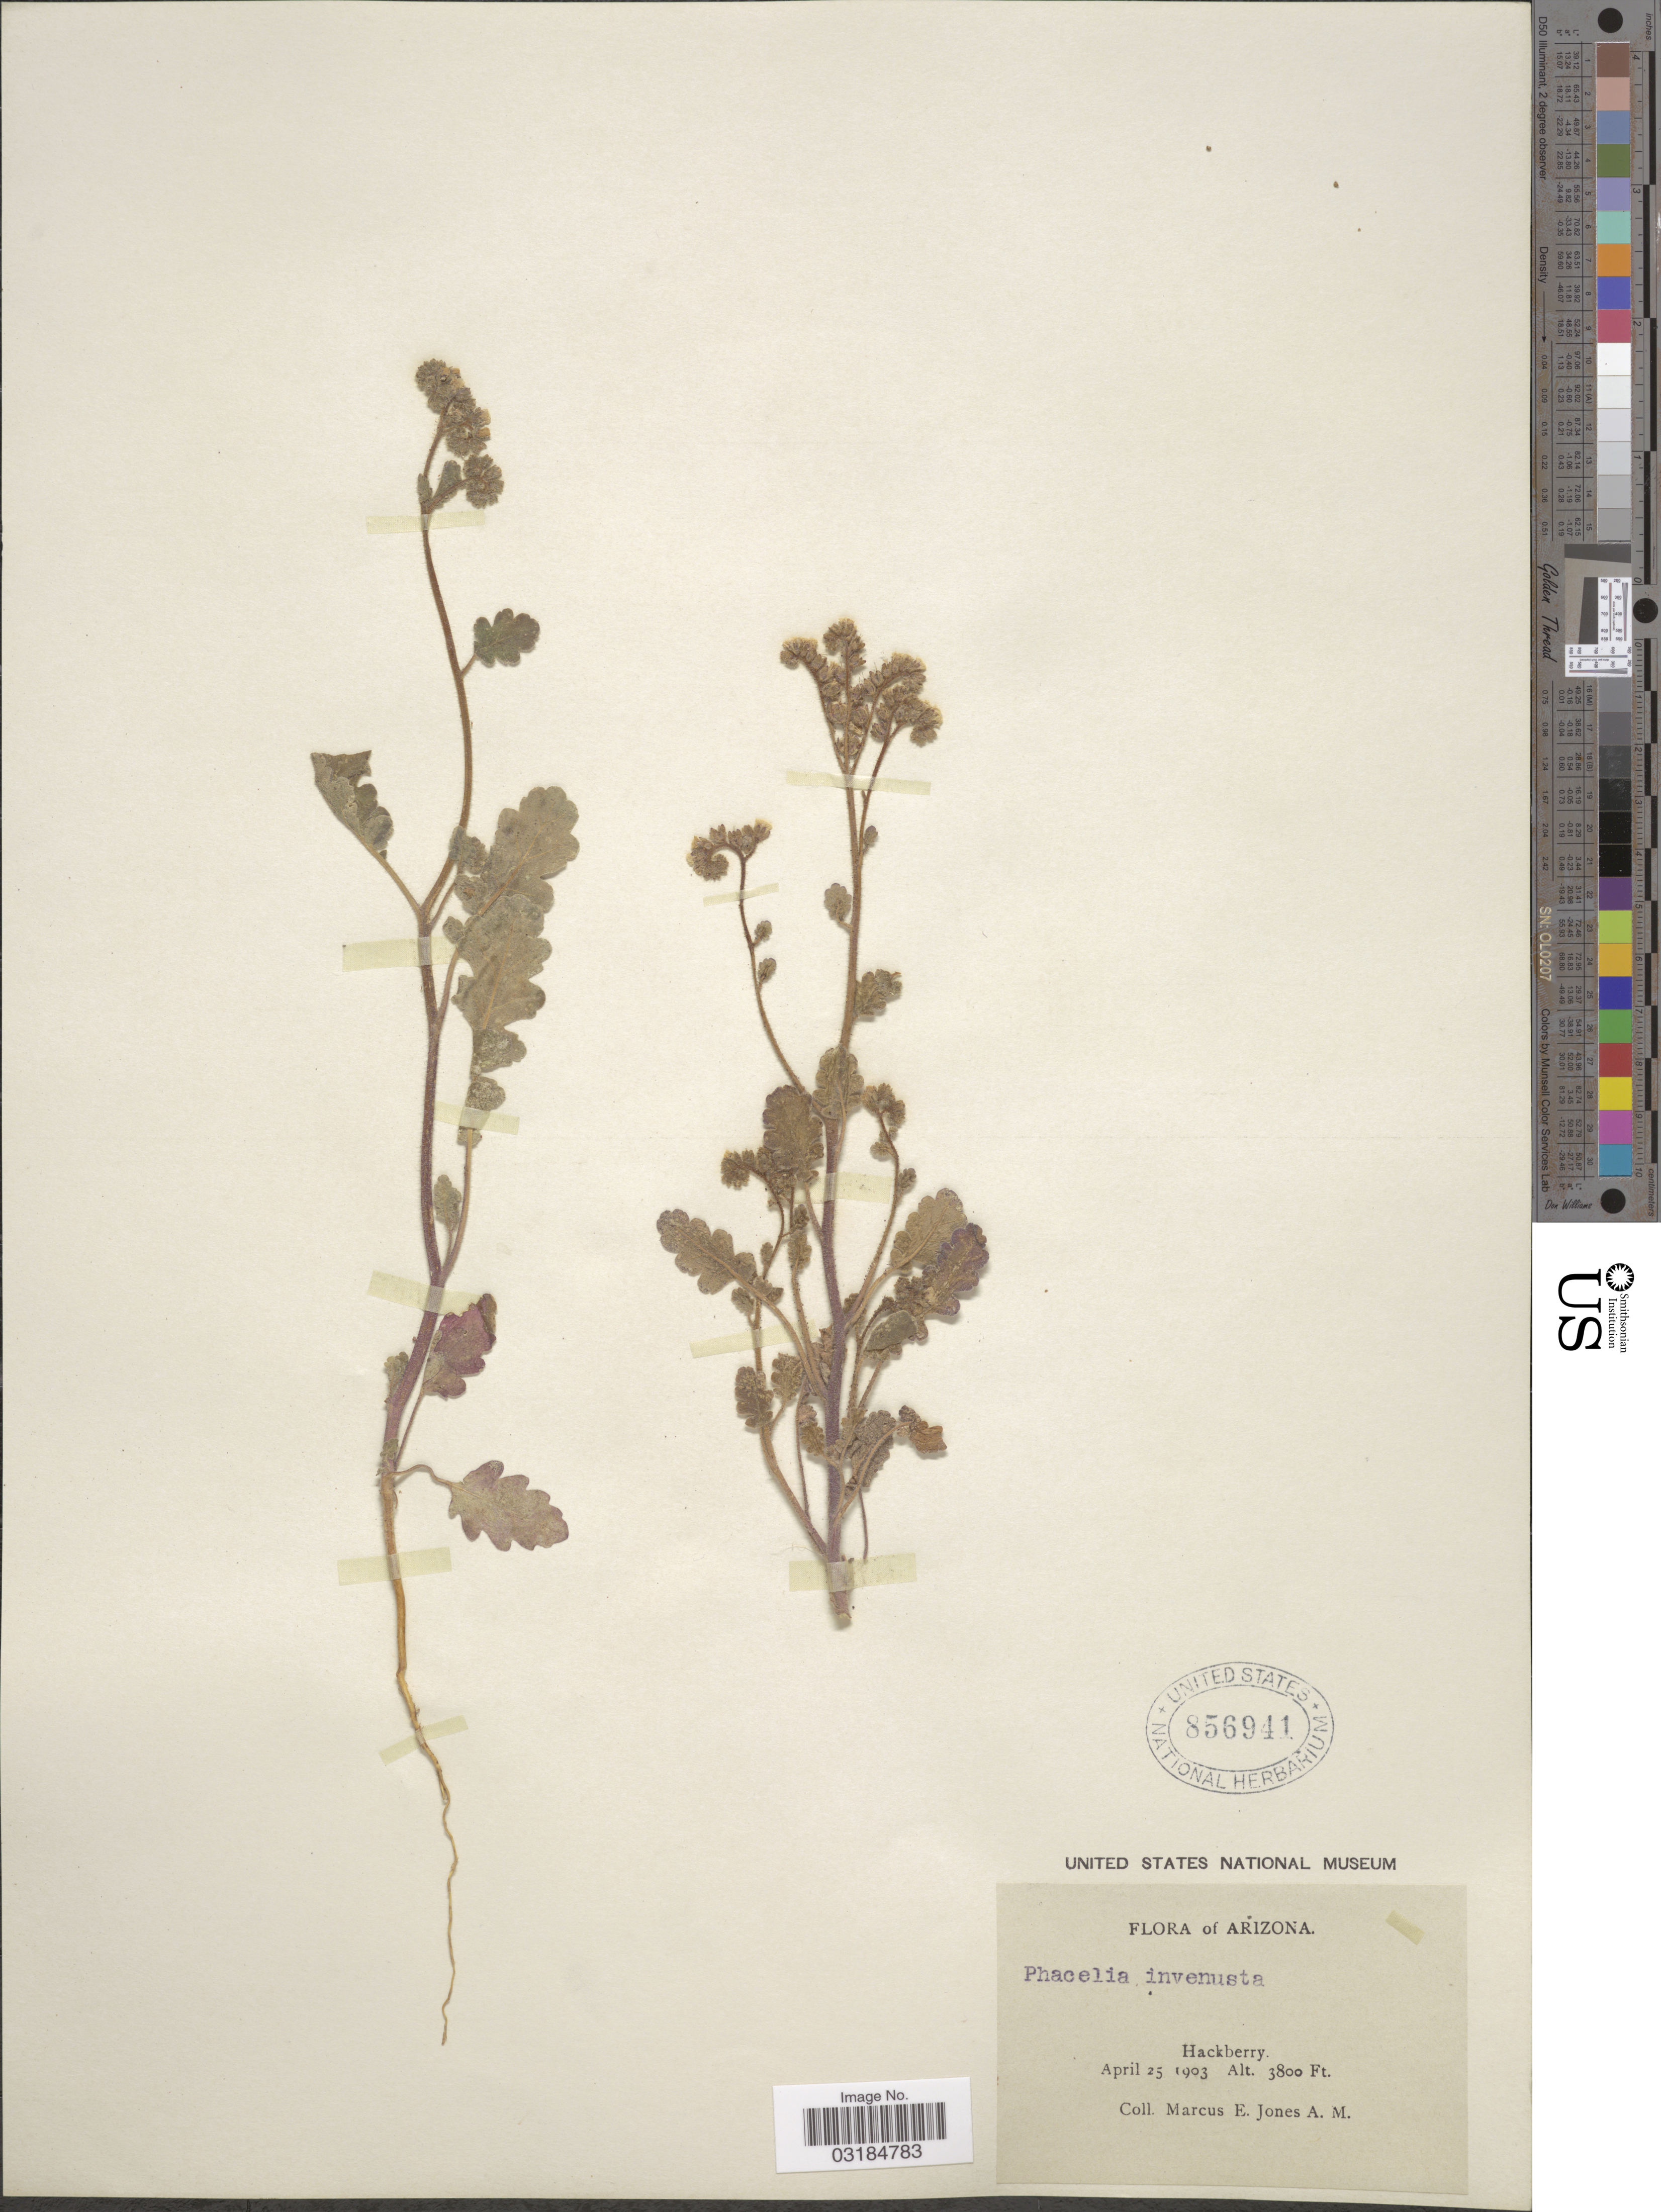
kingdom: Plantae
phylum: Tracheophyta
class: Magnoliopsida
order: Boraginales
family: Hydrophyllaceae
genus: Phacelia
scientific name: Phacelia caerulea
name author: Greene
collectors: M. E. Jones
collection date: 1903-04-25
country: United States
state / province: Arizona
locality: Hackberry.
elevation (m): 1158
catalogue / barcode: US 856941